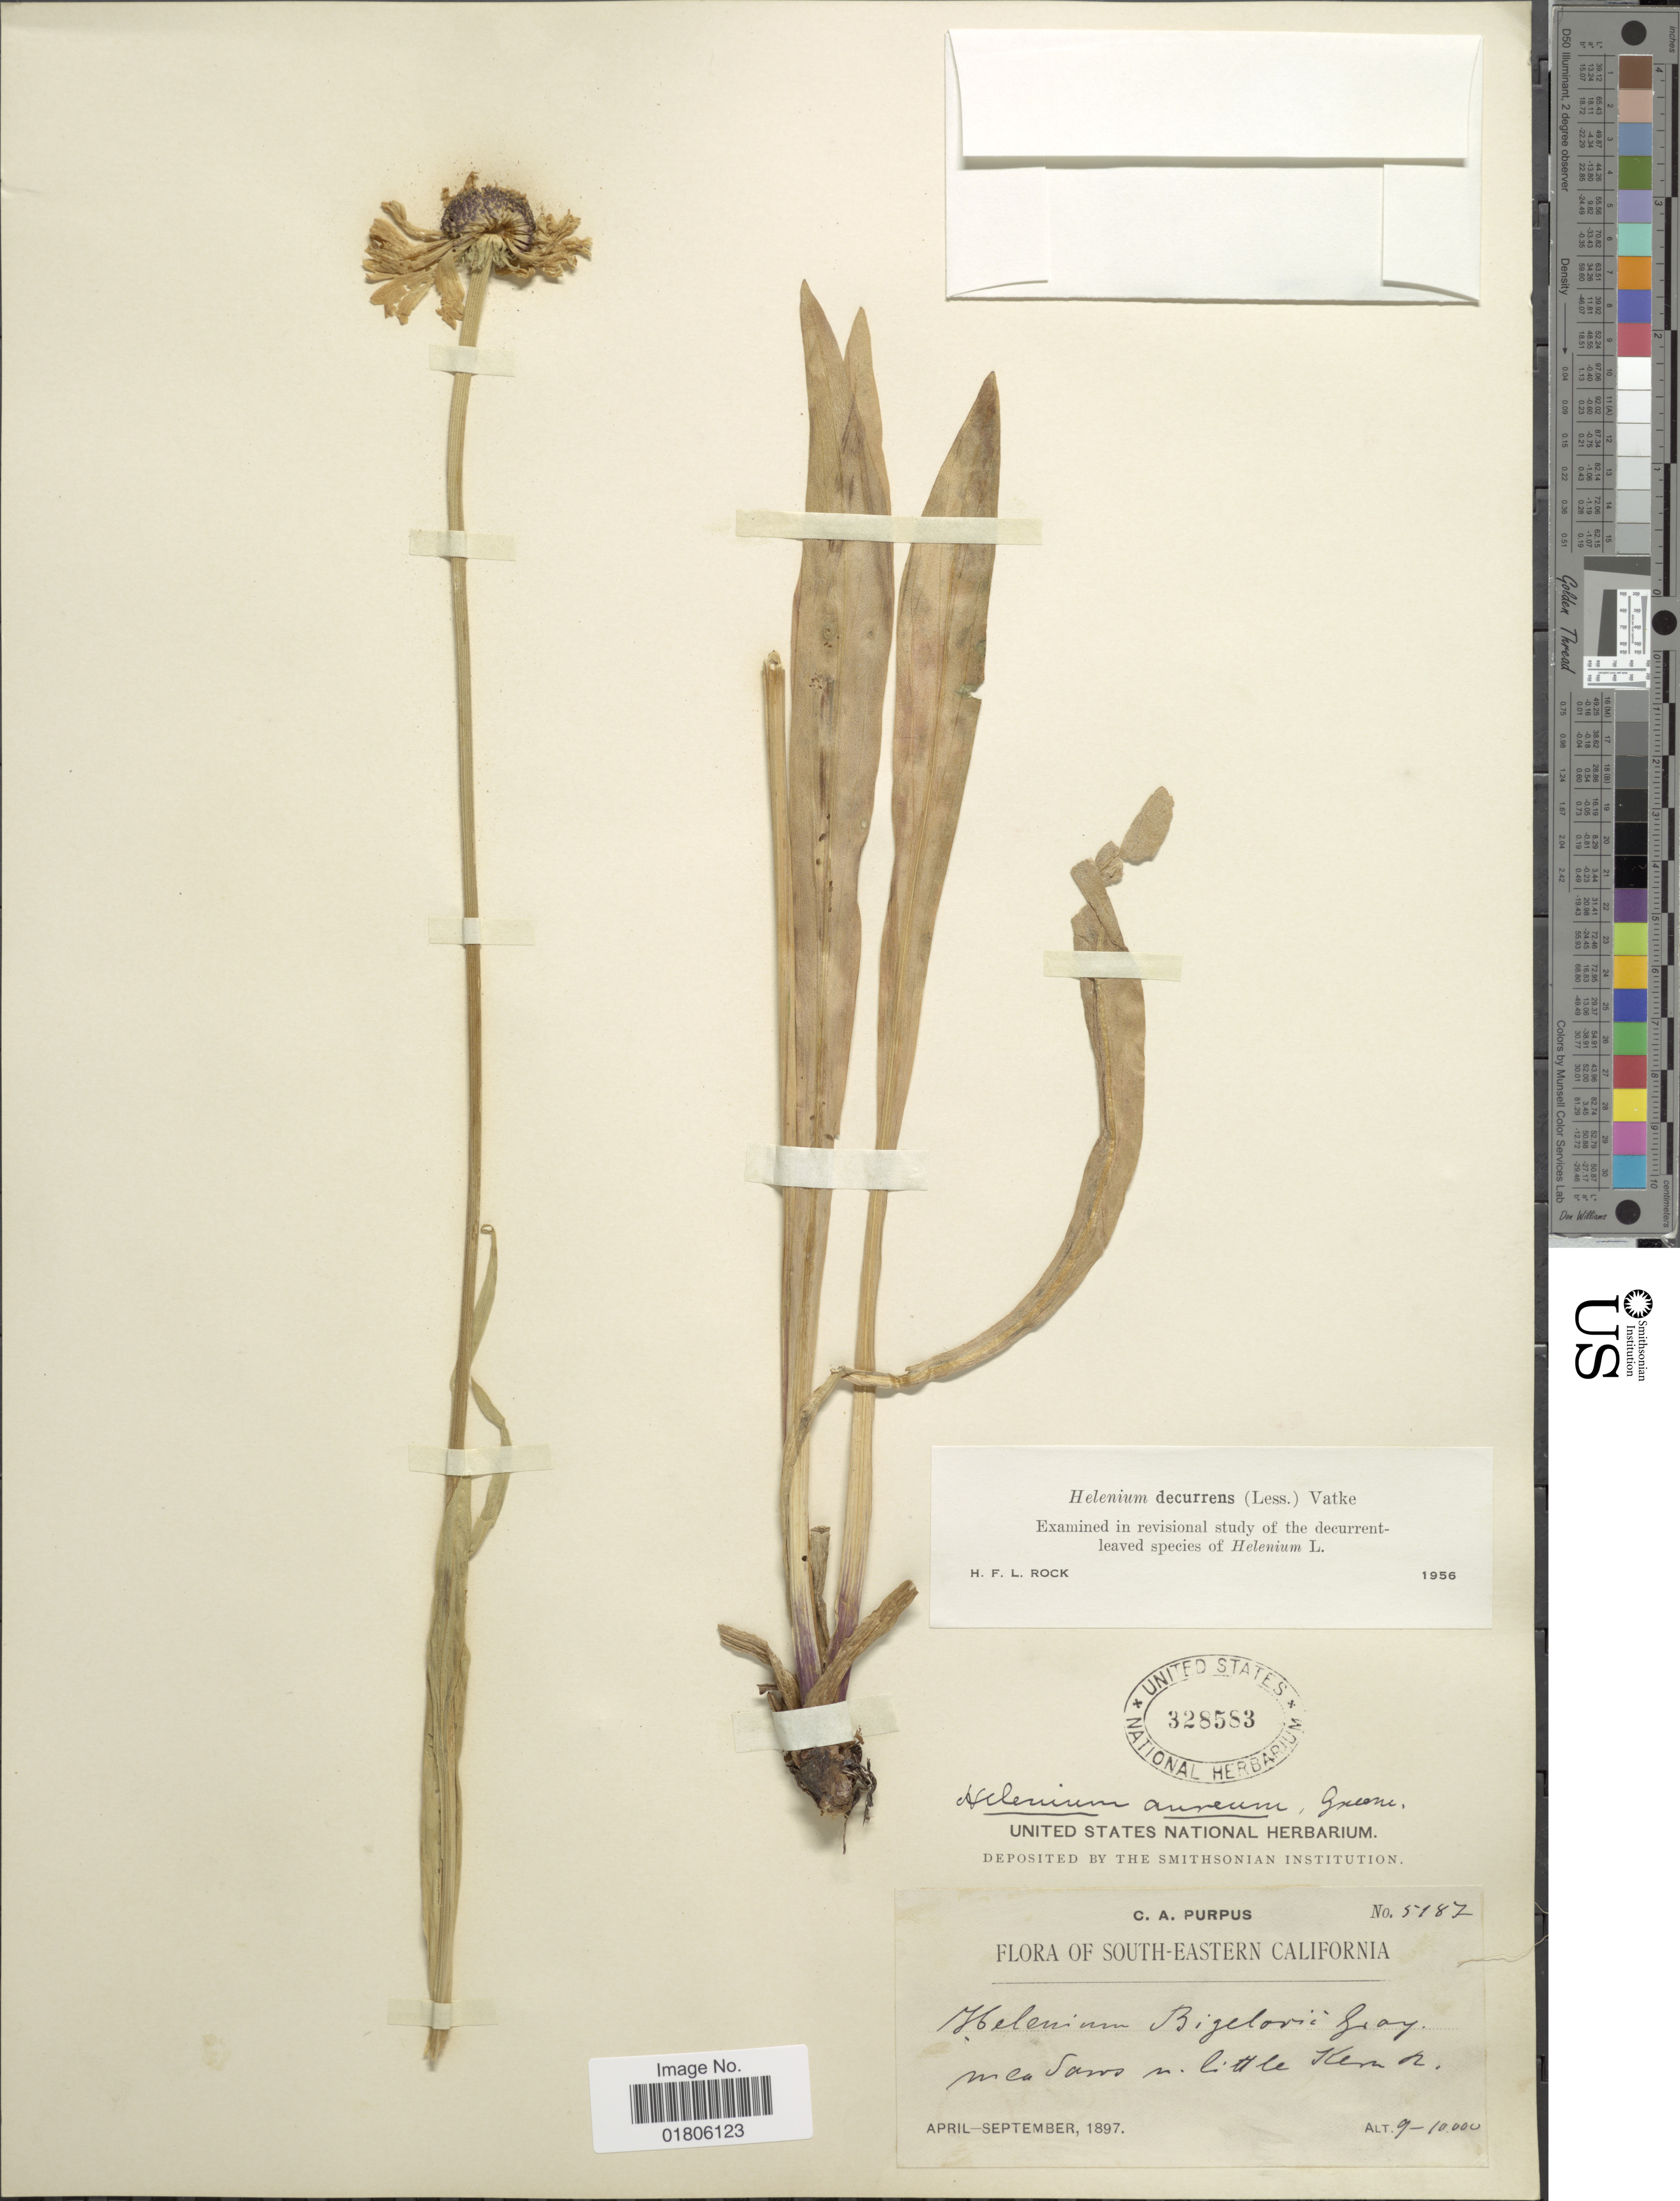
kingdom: Plantae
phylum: Tracheophyta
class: Magnoliopsida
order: Asterales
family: Asteraceae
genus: Helenium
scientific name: Helenium bigelovii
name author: A. Gray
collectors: C. A. Purpus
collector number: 5187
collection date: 1897-04/1897-09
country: United States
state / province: California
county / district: Kern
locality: South- eastern. Meadows n. Little Kern R. (River)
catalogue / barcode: US 328583